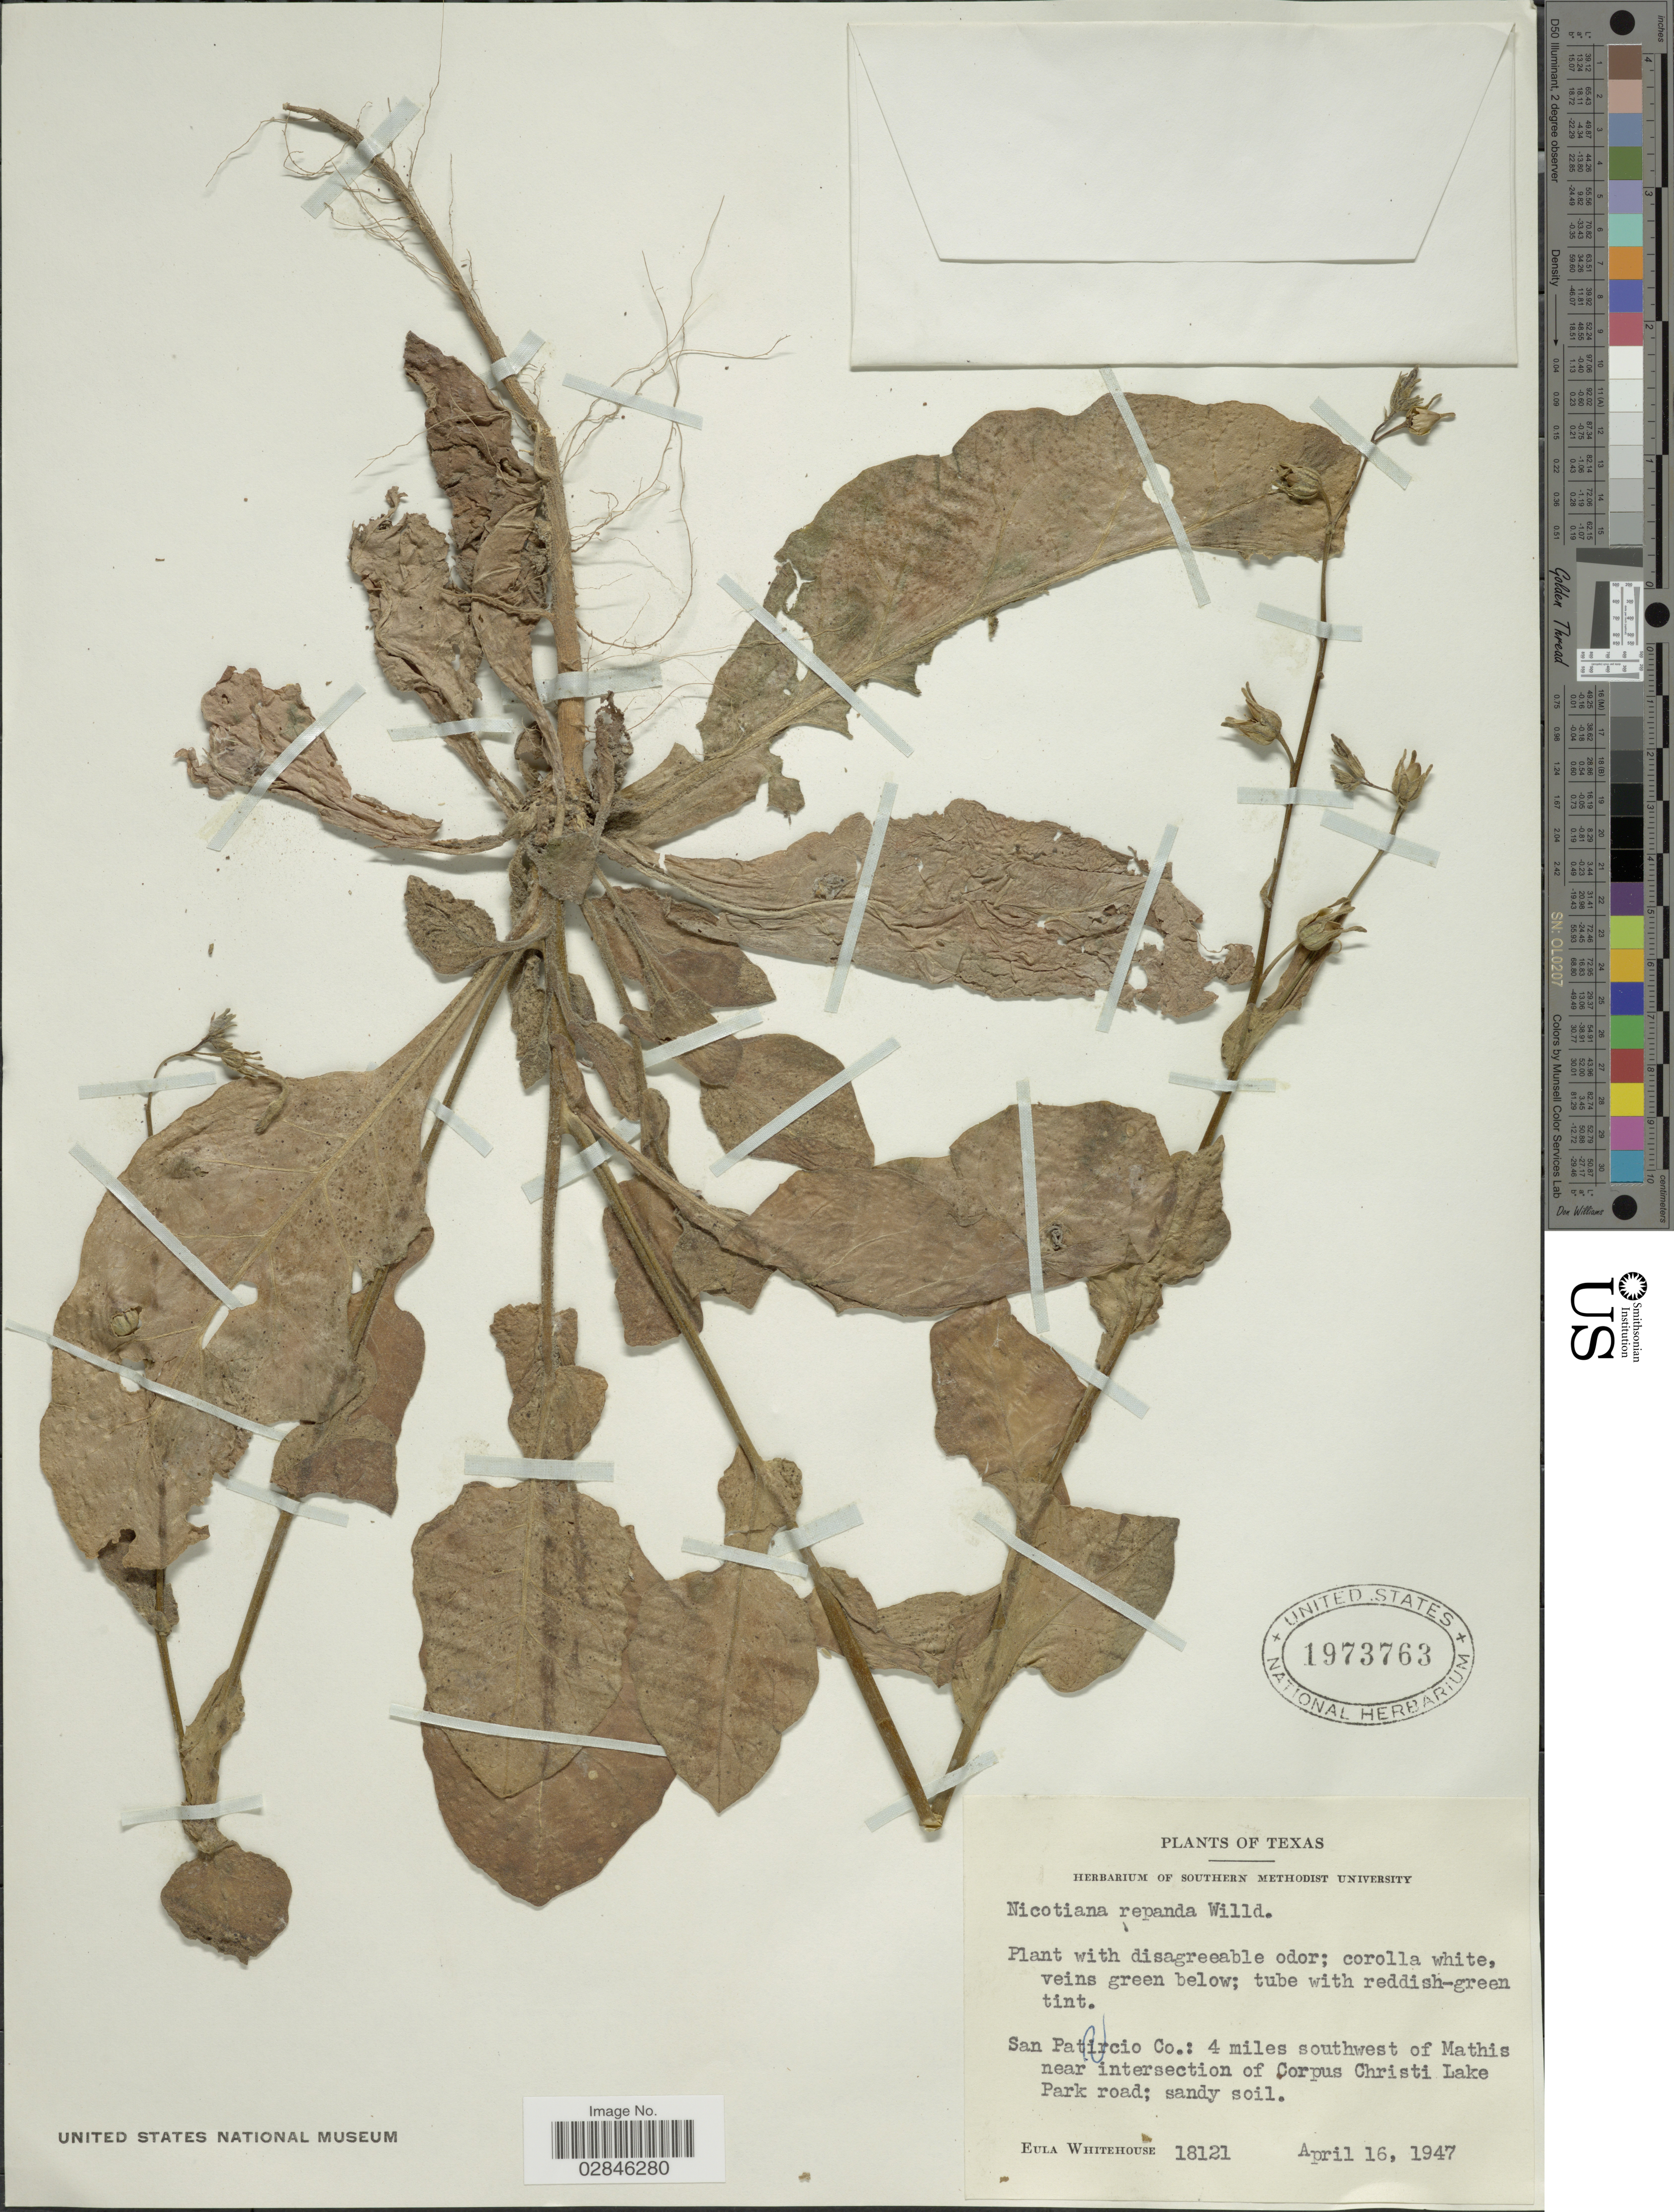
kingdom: Plantae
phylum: Tracheophyta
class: Magnoliopsida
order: Solanales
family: Solanaceae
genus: Nicotiana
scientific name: Nicotiana repanda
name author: Willd. ex Lehm.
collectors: E. Whitehouse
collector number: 18121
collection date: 1947-04-16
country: United States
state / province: Texas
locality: San Patircio Co.: 4 miles southwest of Mathis near intersection of Corpus Christi Lake Park road.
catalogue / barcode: US 1973763